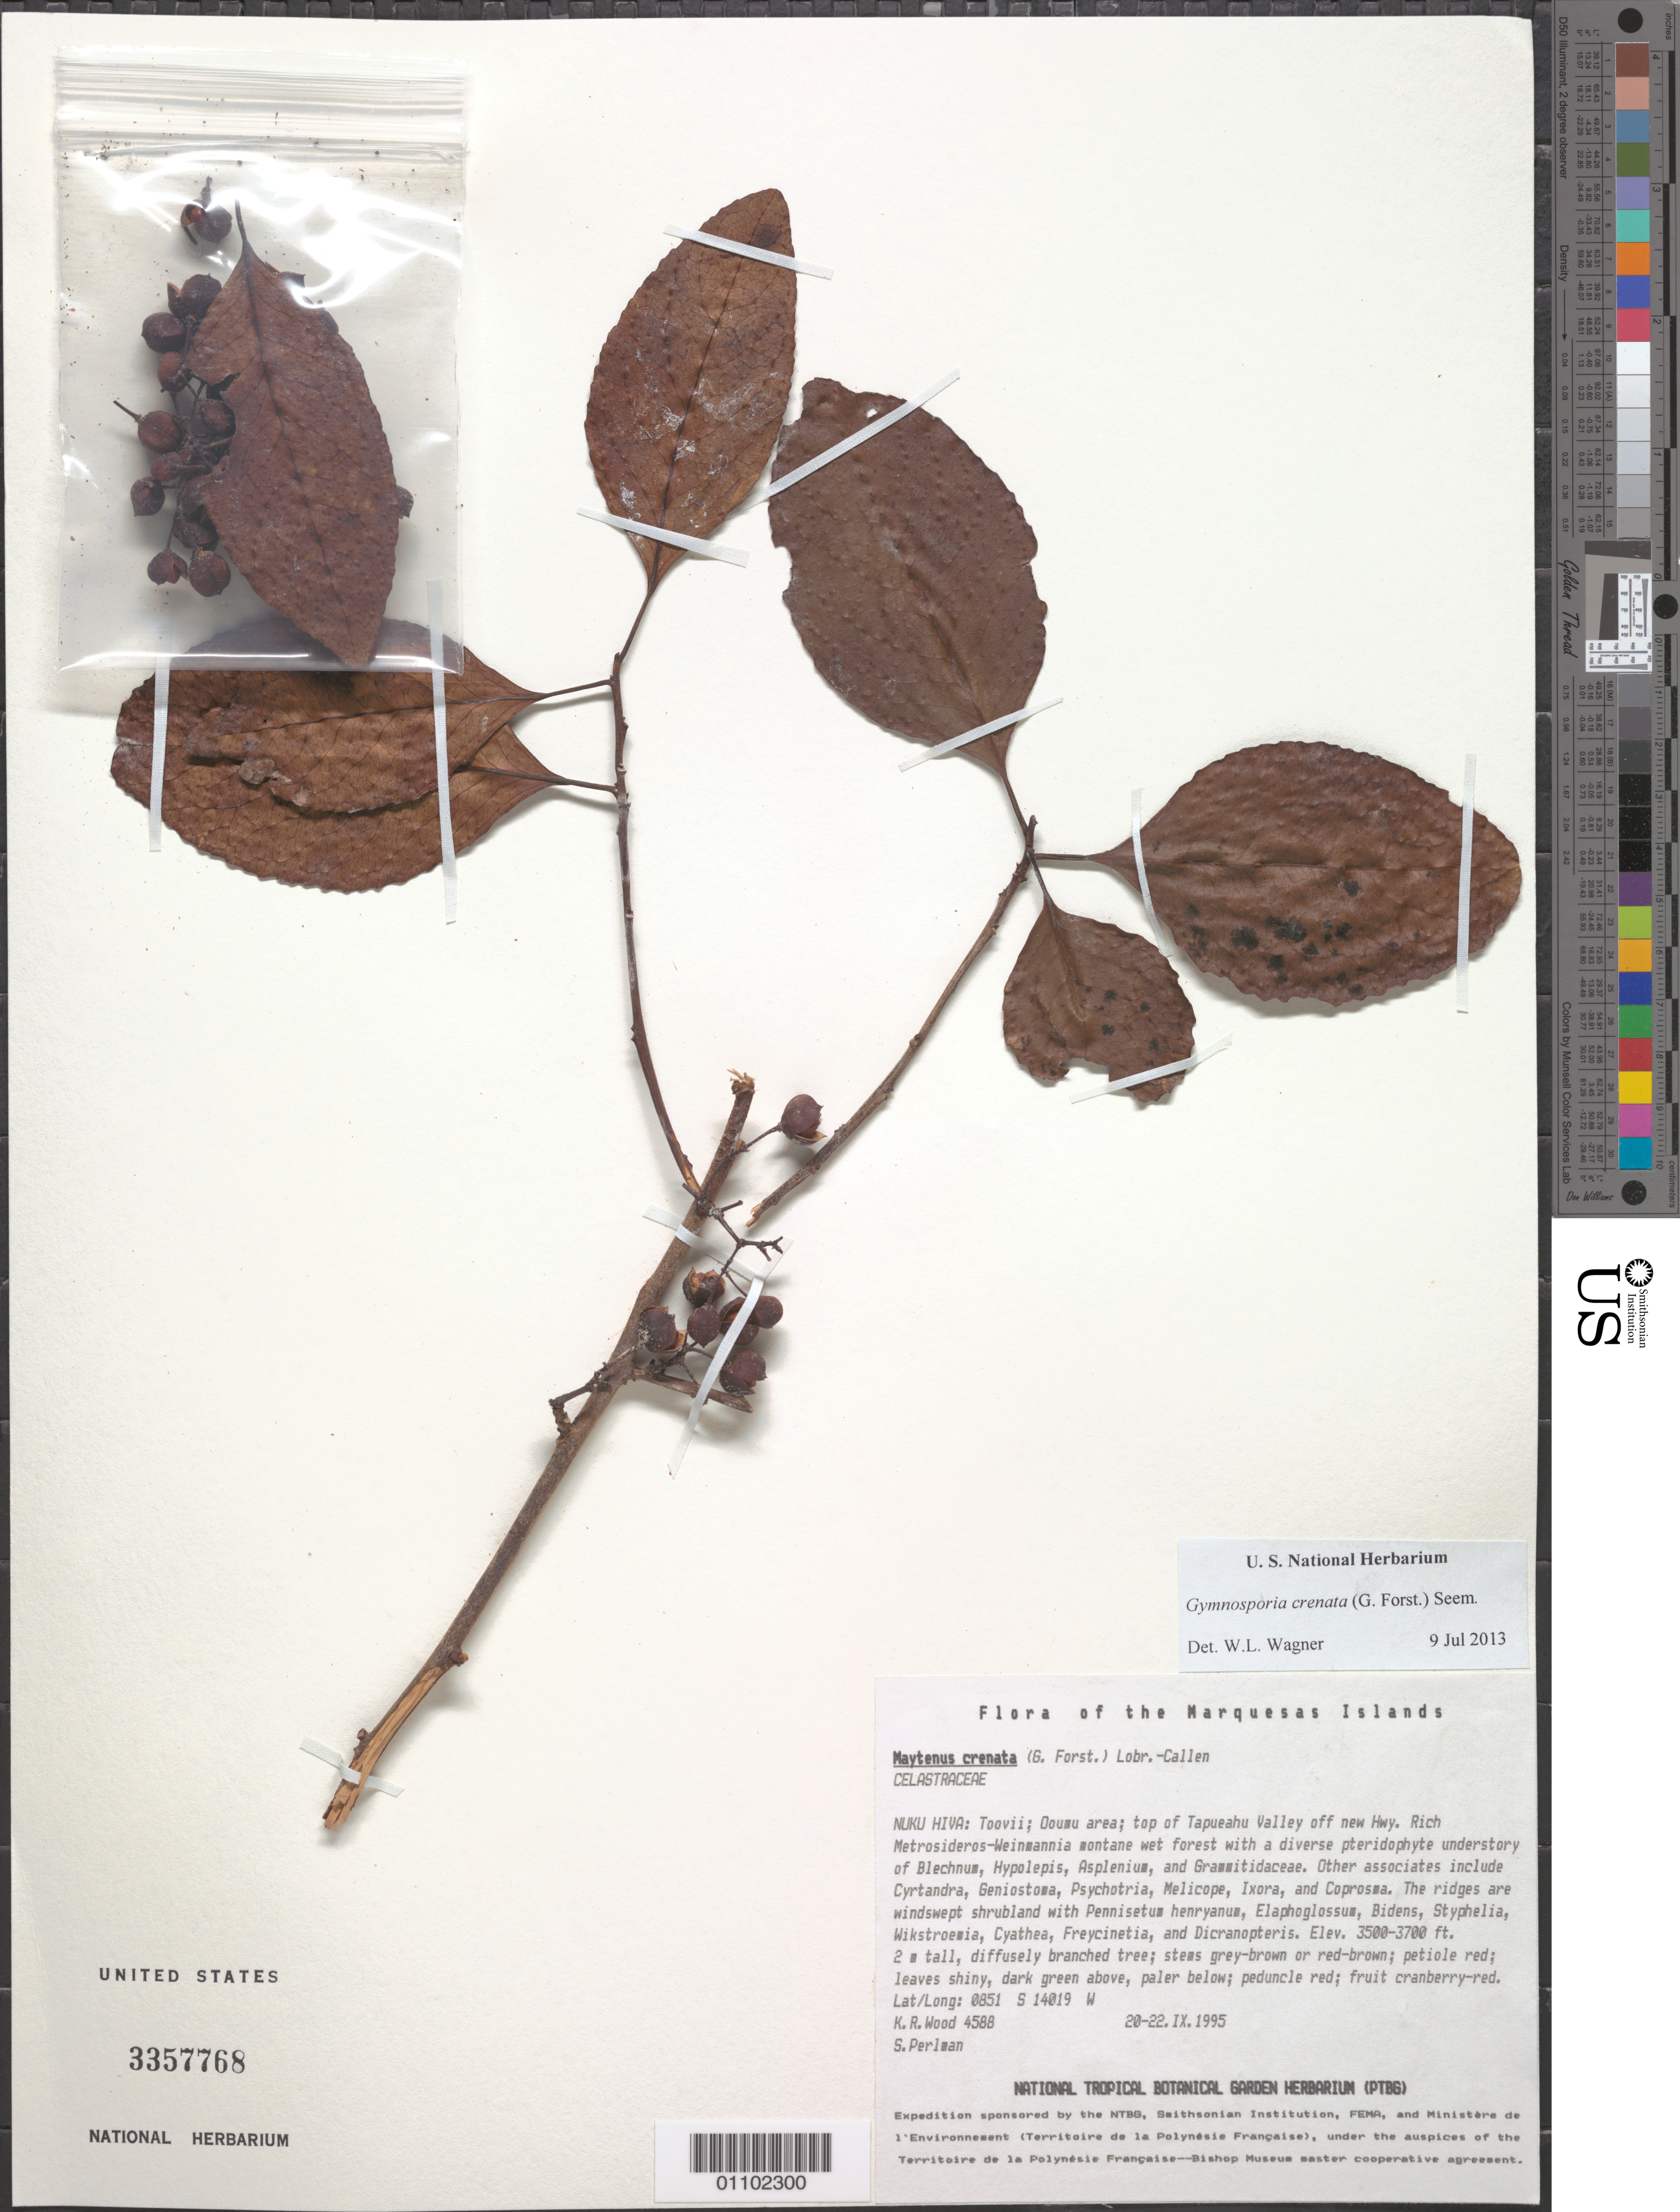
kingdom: Plantae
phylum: Tracheophyta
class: Magnoliopsida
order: Celastrales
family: Celastraceae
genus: Gymnosporia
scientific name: Gymnosporia crenata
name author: (G. Forst.) Seem.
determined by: Lorence, David H., (PTBG), National Tropical Botanical Garden (UNITED STATES)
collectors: K. R. Wood & S. P. Perlman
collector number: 4588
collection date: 1995-09-20/1995-09-22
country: French Polynesia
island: Nuku Hiva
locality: Toovii, Ooumu area, top of Tapueahu Valley off new hwy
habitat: rich Metrosideros-Weinmannia montane wet forests w/ diverse pteridophyte understory (Blechnum, Hypolepis, Asplenium, Grammitidaceae)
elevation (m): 1067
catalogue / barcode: US 3357768